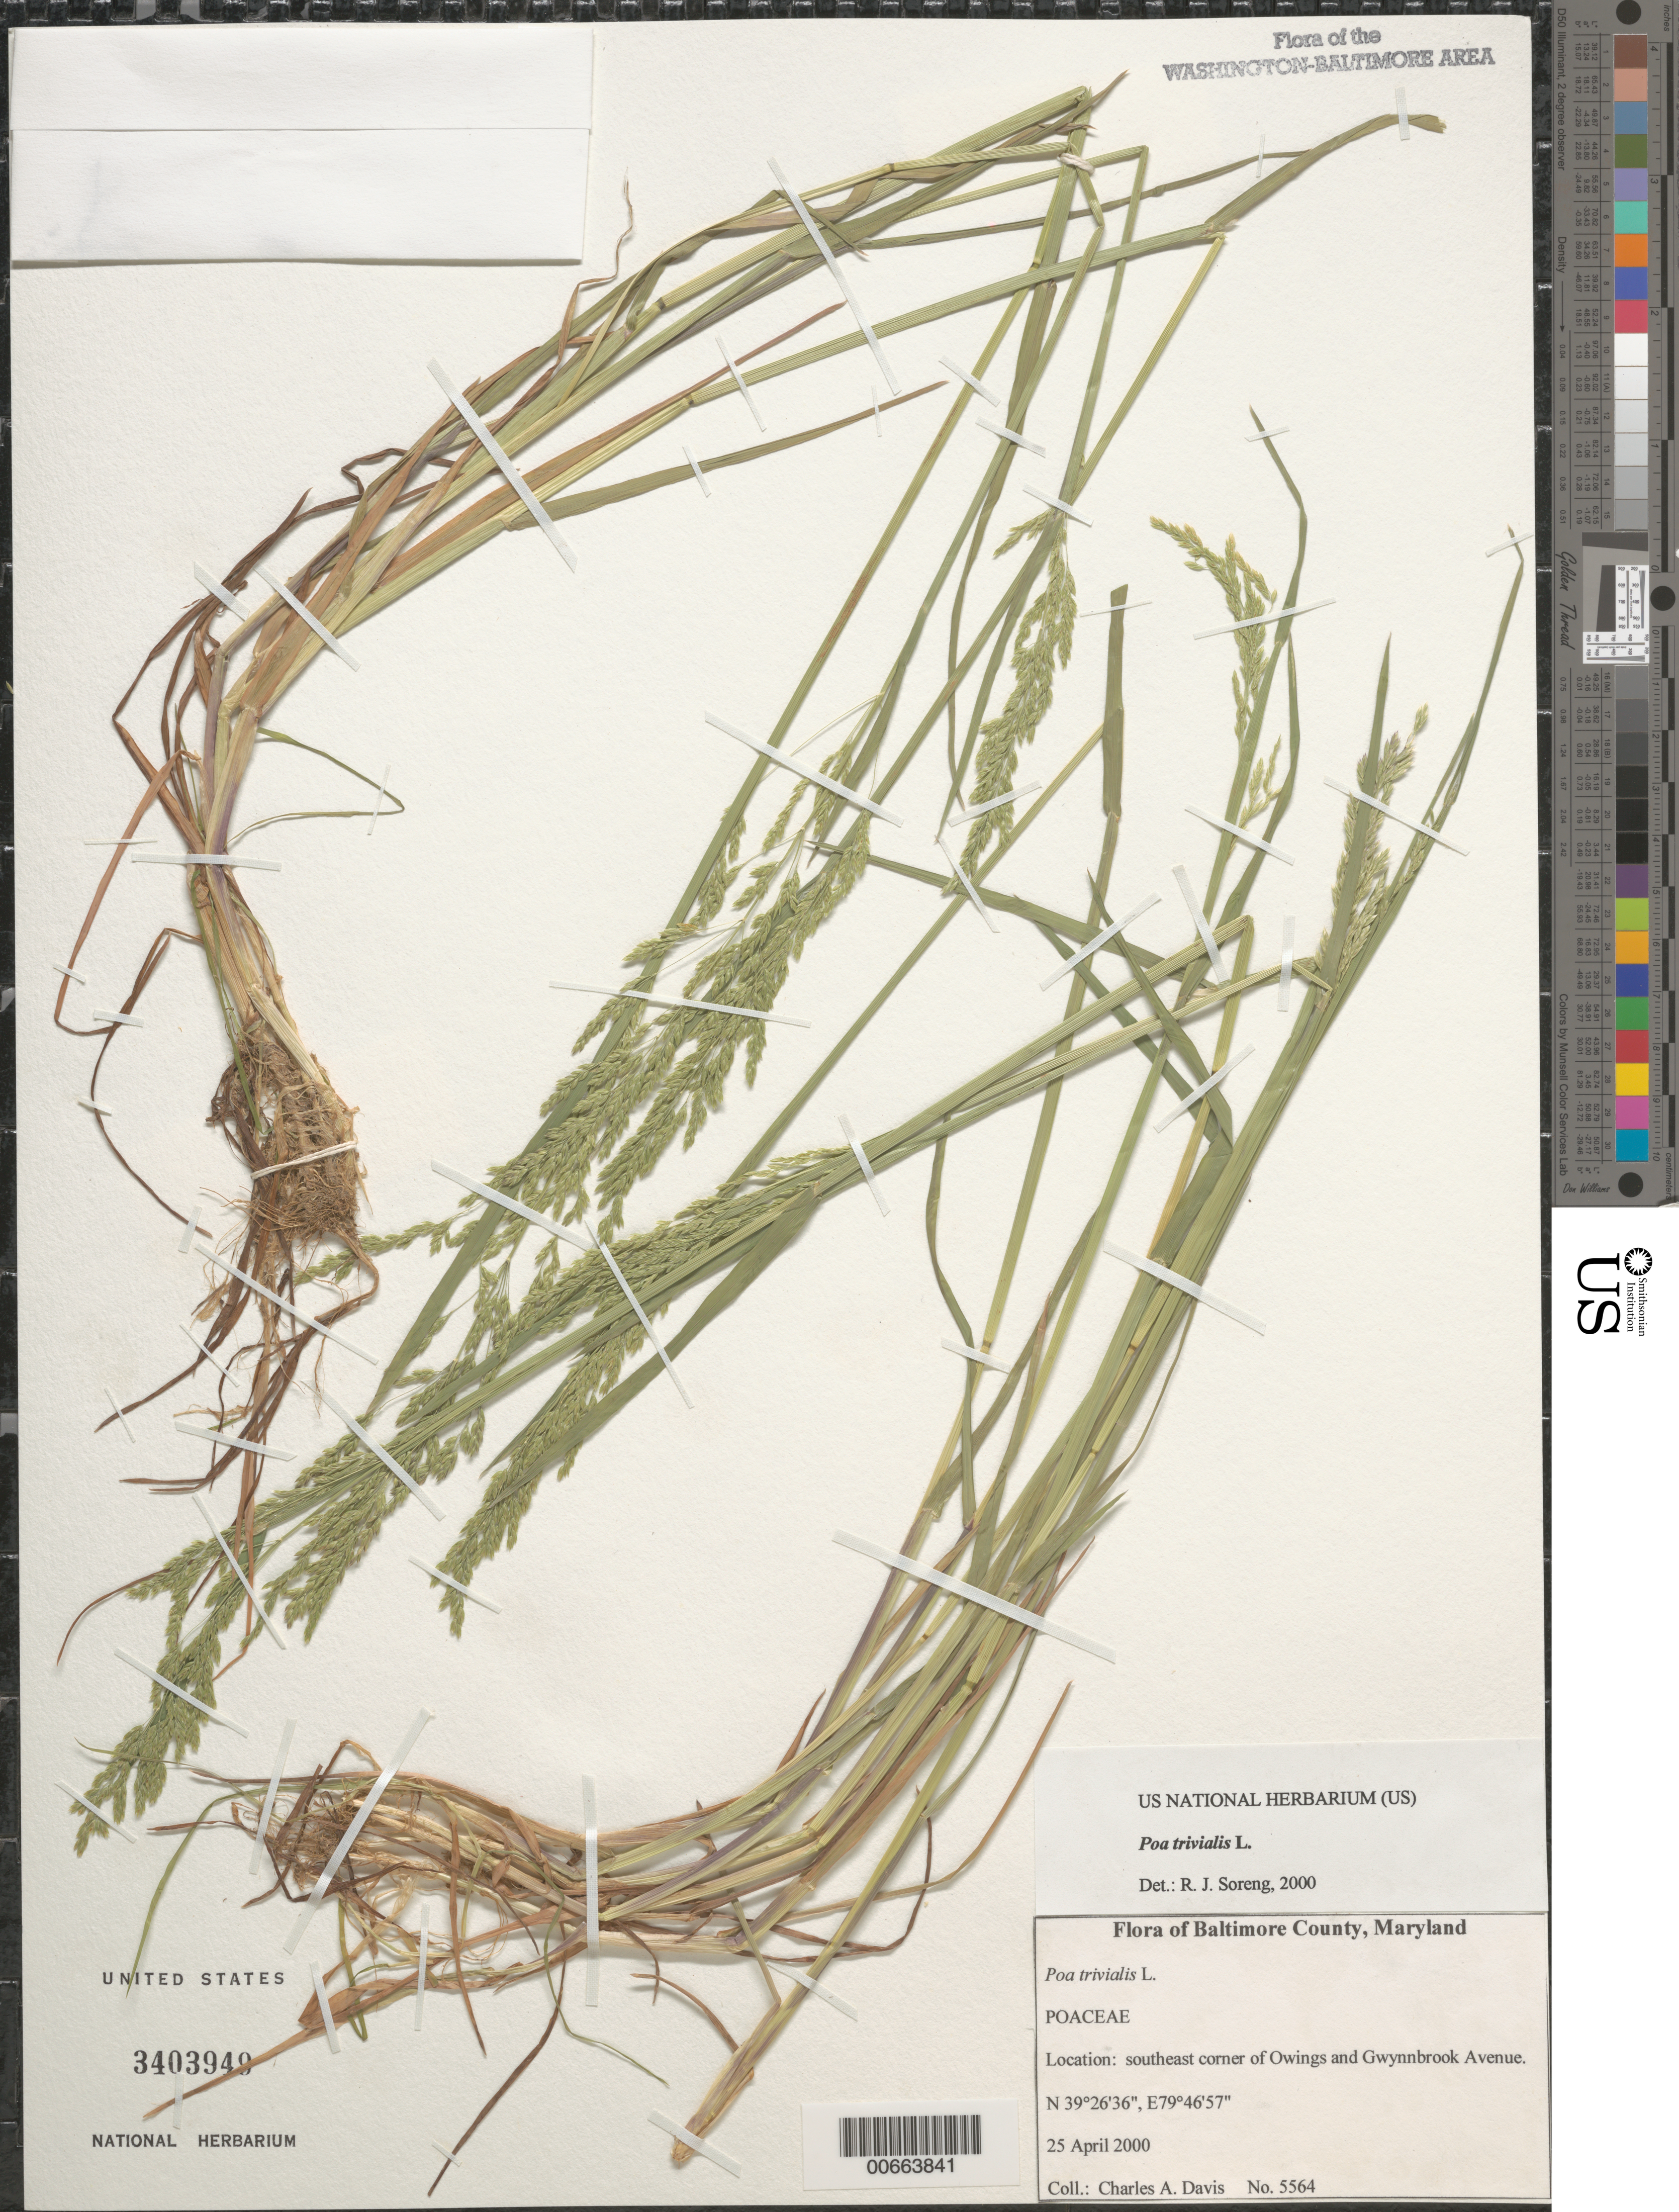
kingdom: Plantae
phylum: Tracheophyta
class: Liliopsida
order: Poales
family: Poaceae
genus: Poa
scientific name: Poa trivialis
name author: L.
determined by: Soreng, Robert J., Research Associate (BOT), Smithsonian Institution - National Museum of Natural History (UNITED STATES)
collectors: C. Davis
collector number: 5564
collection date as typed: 25 Apr 2000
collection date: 2000-04-25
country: United States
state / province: Maryland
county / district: Baltimore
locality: Southeast corner of Owings and Gwynnbrook Avenue.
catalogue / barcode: US 3403949